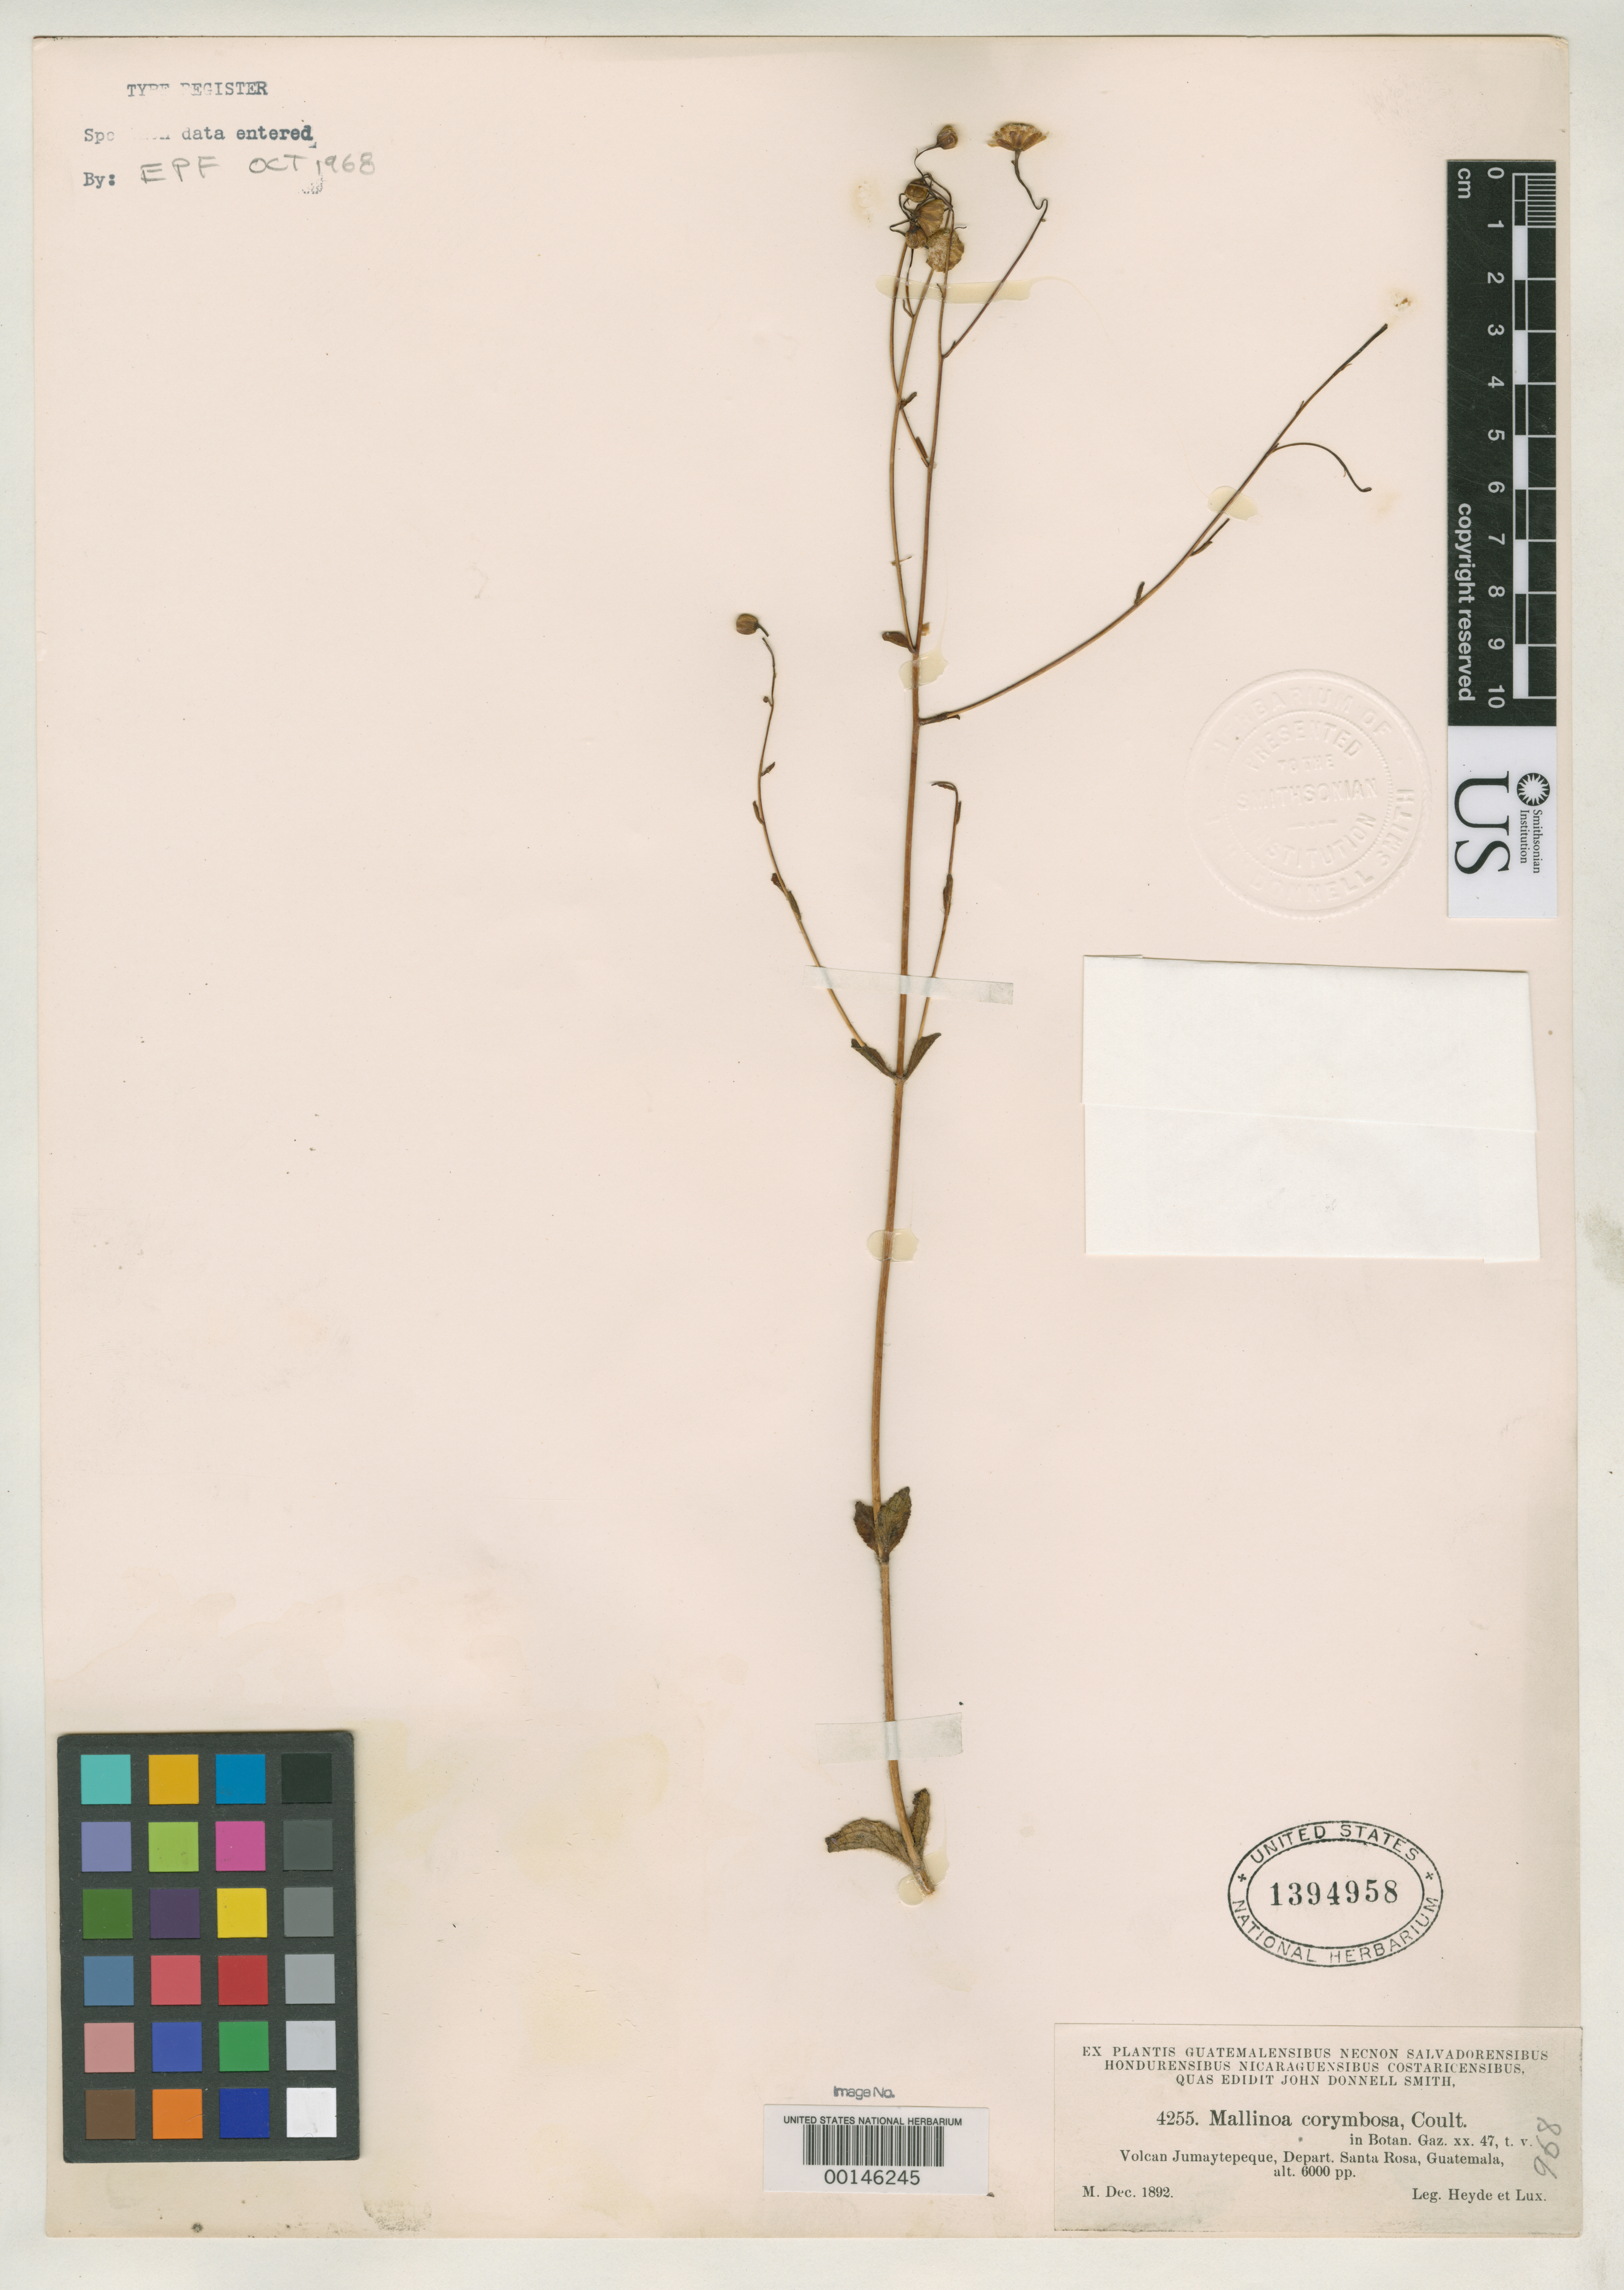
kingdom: Plantae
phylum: Tracheophyta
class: Magnoliopsida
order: Asterales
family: Asteraceae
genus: Mallinoa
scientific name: Mallinoa corymobosa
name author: J.M. Coult.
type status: Isotype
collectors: E. T. Heyde & E. Lux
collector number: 4255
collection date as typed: Dec 1892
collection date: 1892-12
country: Guatemala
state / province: Santa Rosa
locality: Volcan Jumaytepeque.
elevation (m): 1829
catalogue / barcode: US 1394958